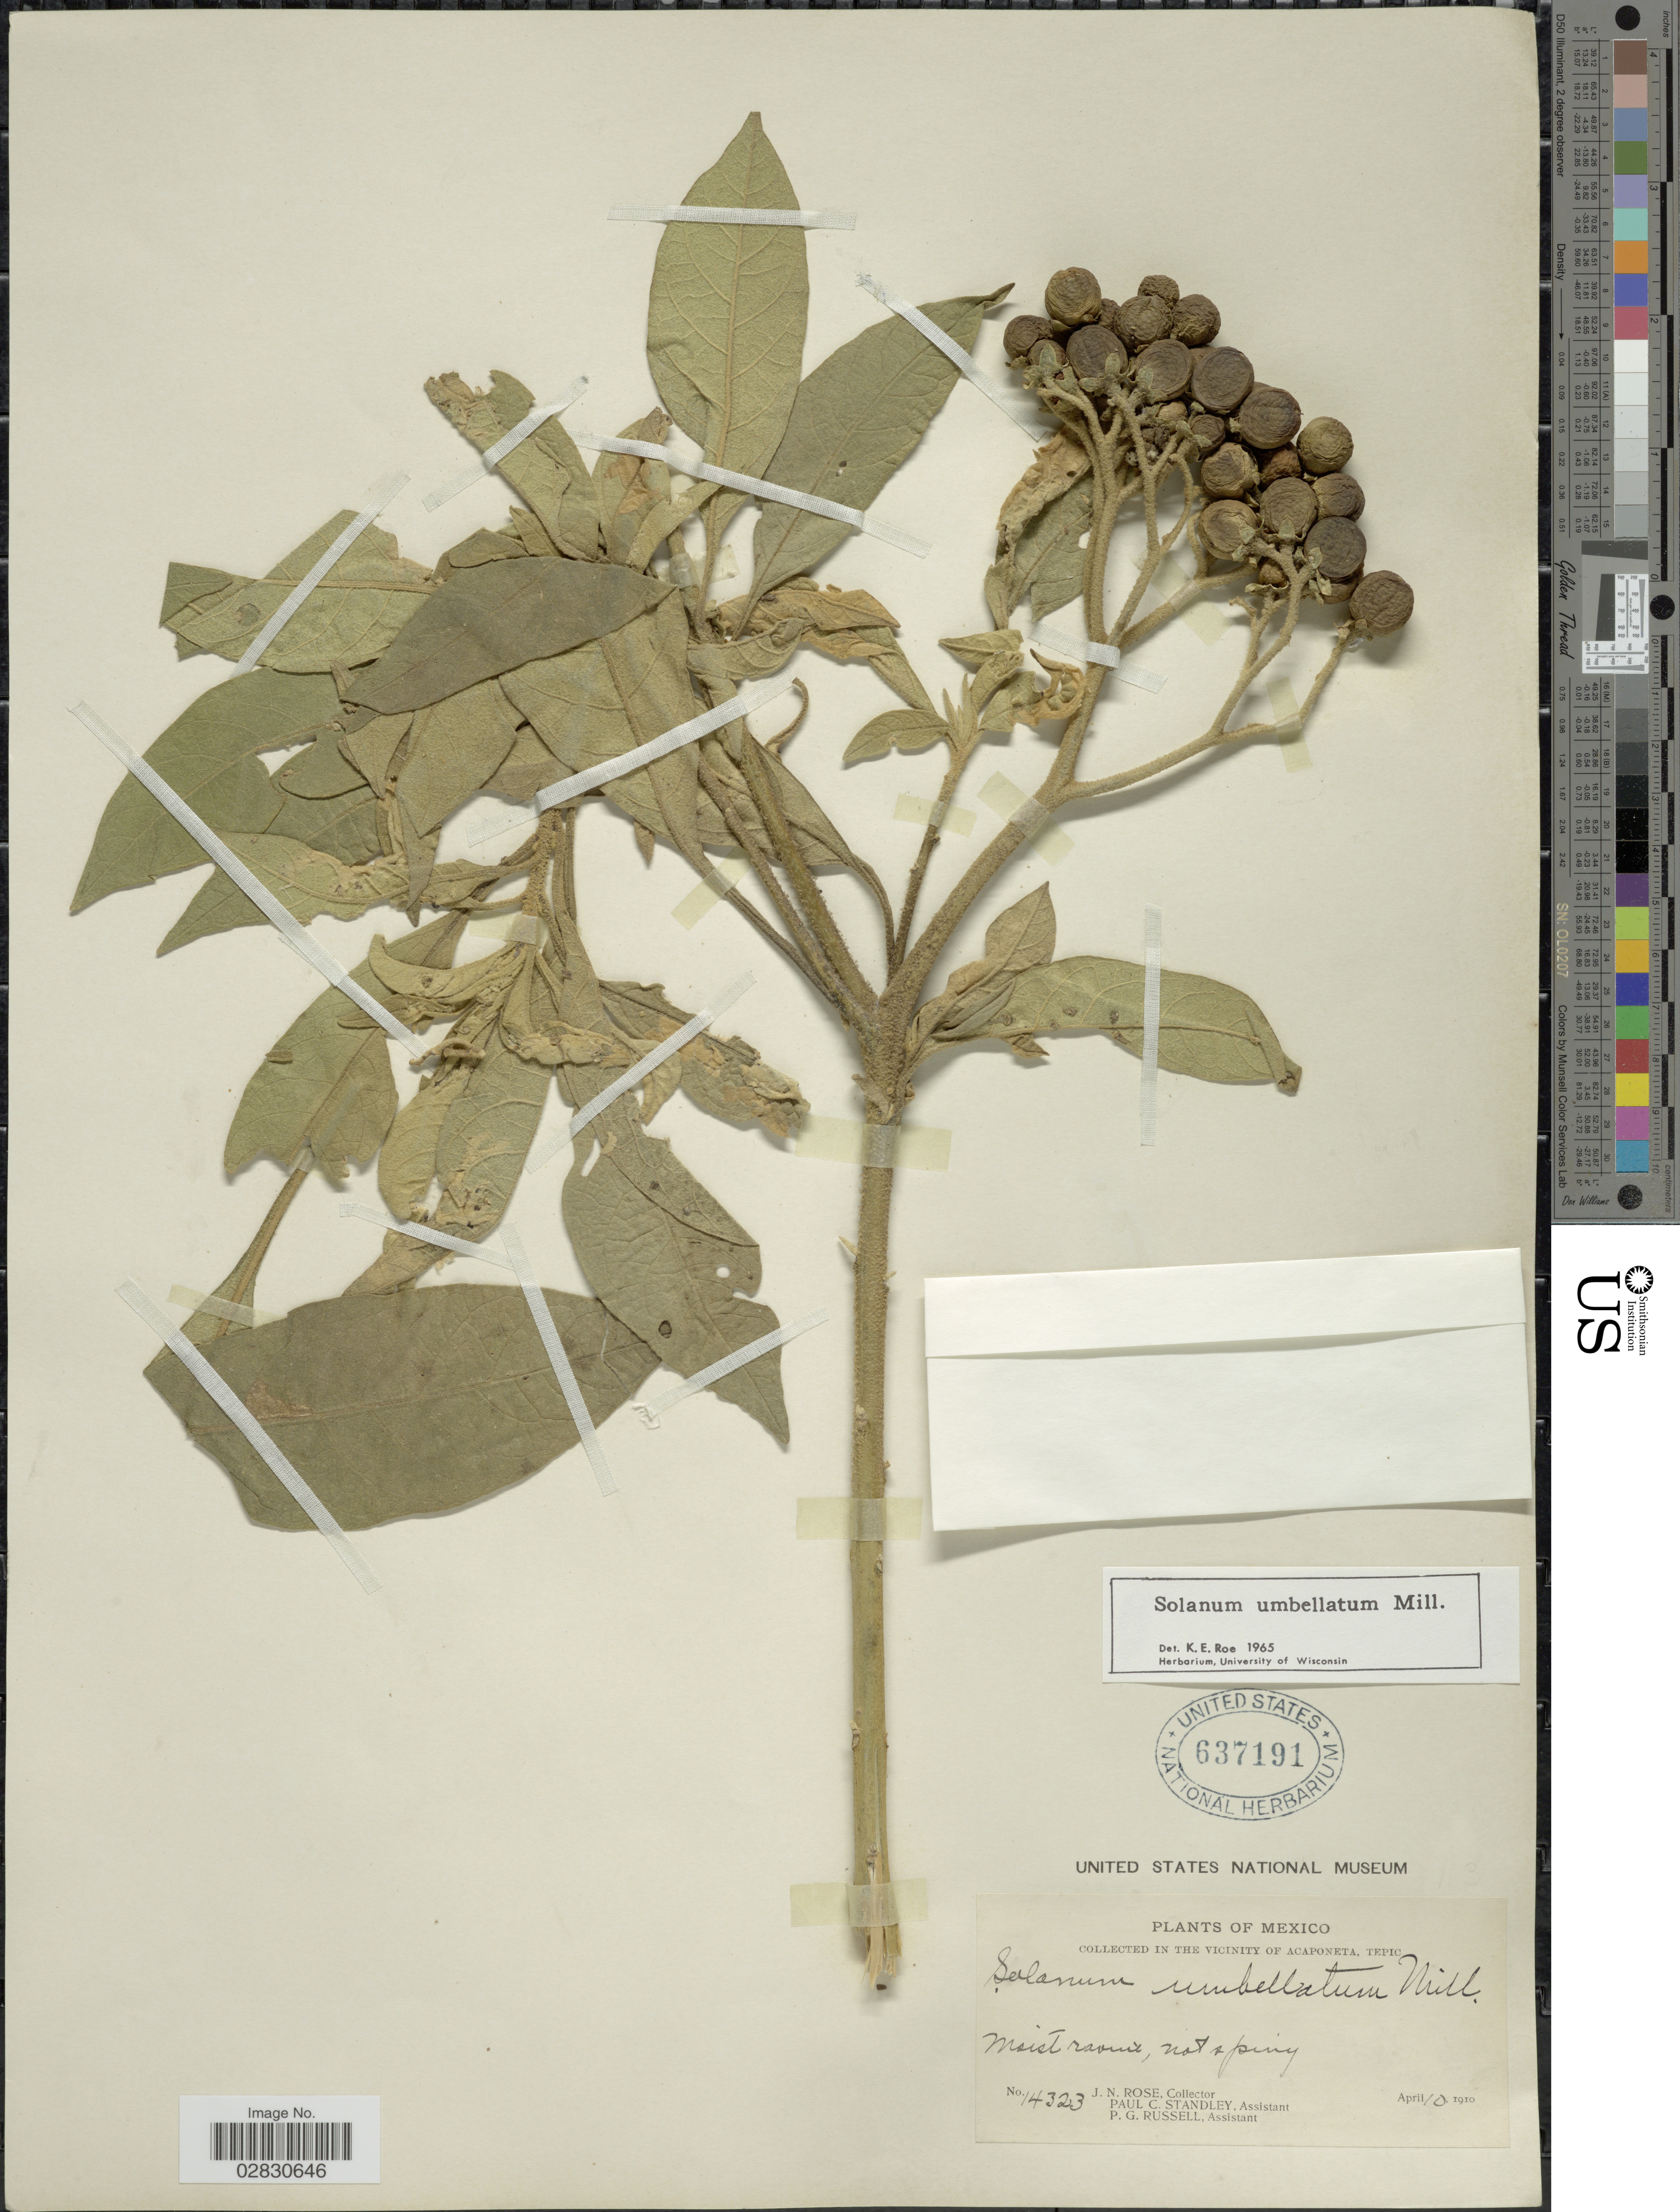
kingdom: Plantae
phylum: Tracheophyta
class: Magnoliopsida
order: Solanales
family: Solanaceae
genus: Solanum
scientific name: Solanum umbellatum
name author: Mill.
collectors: J. N. Rose, P. C. Standley & P. G. Russell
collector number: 14323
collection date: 1910-04-10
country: Mexico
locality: In the vicinity of Acaponeta, Tepic.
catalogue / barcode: US 637191